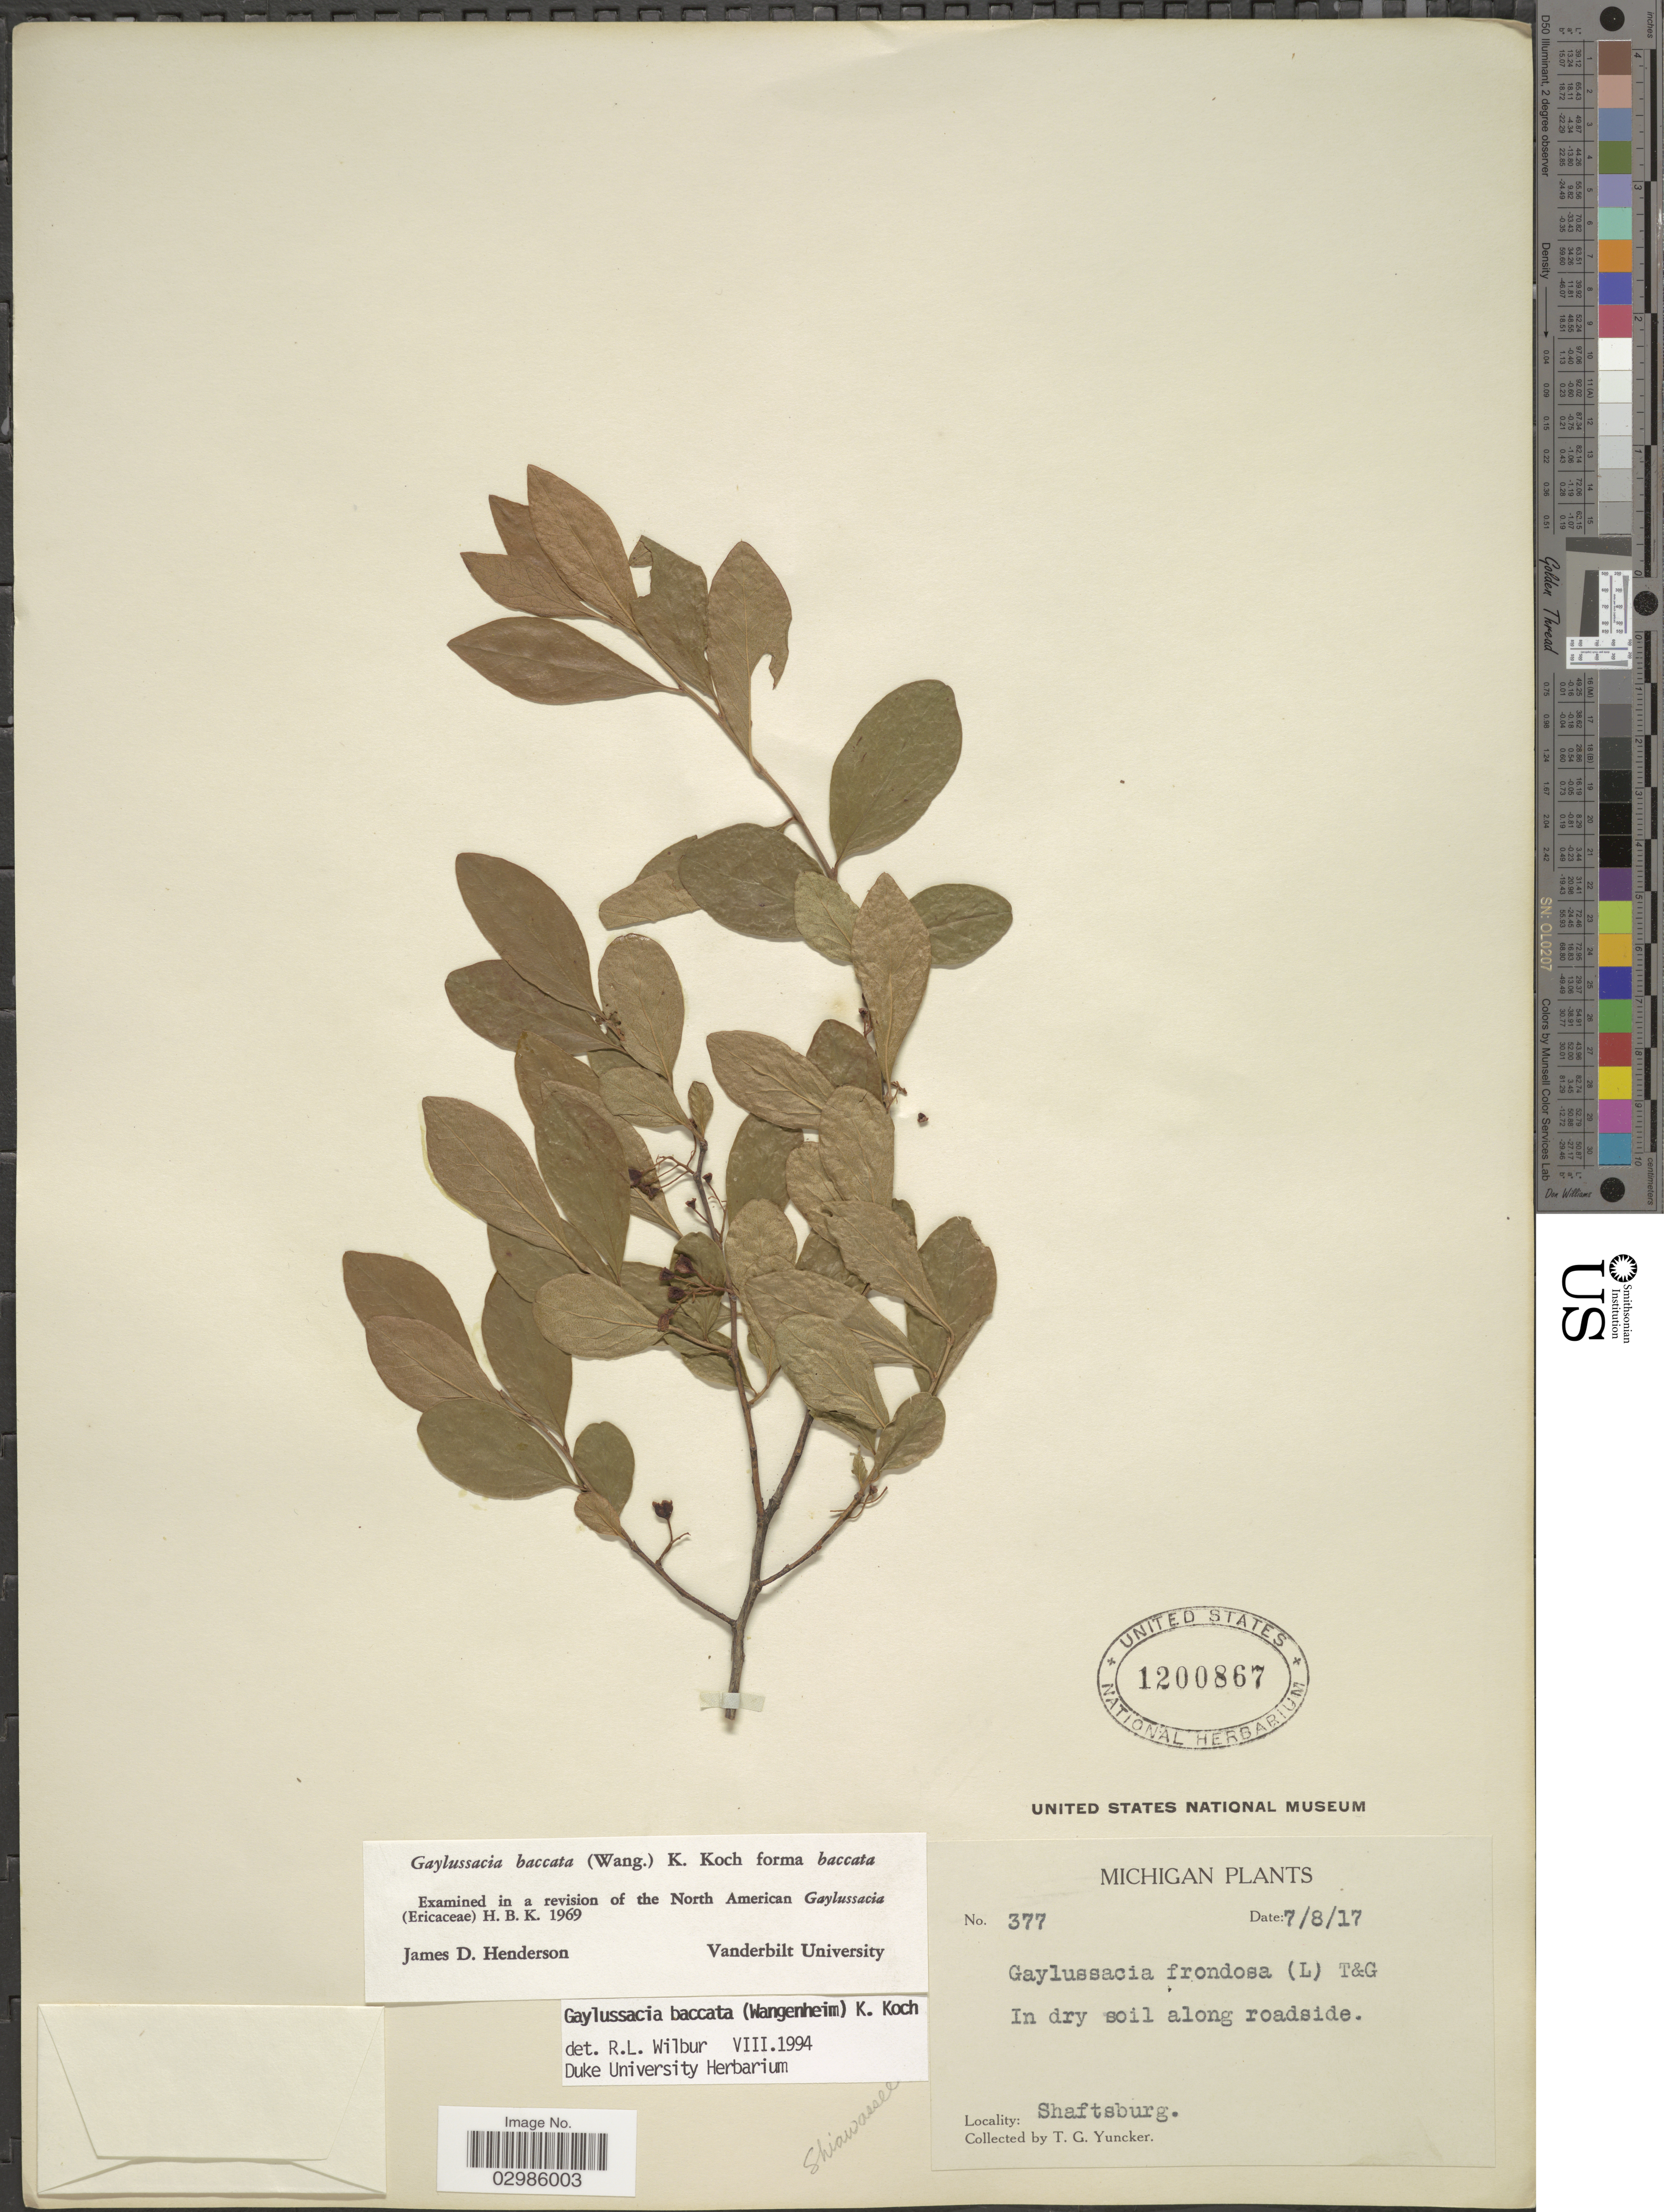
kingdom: Plantae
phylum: Tracheophyta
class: Magnoliopsida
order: Ericales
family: Ericaceae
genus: Gaylussacia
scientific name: Gaylussacia baccata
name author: (Wangenh.) K. Koch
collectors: T. G. Yuncker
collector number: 377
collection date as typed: Transcribed d/m/y: 8/7/17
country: United States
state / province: Michigan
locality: Along roadside. Shaftsburg. Shiawassee.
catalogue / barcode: US 1200867